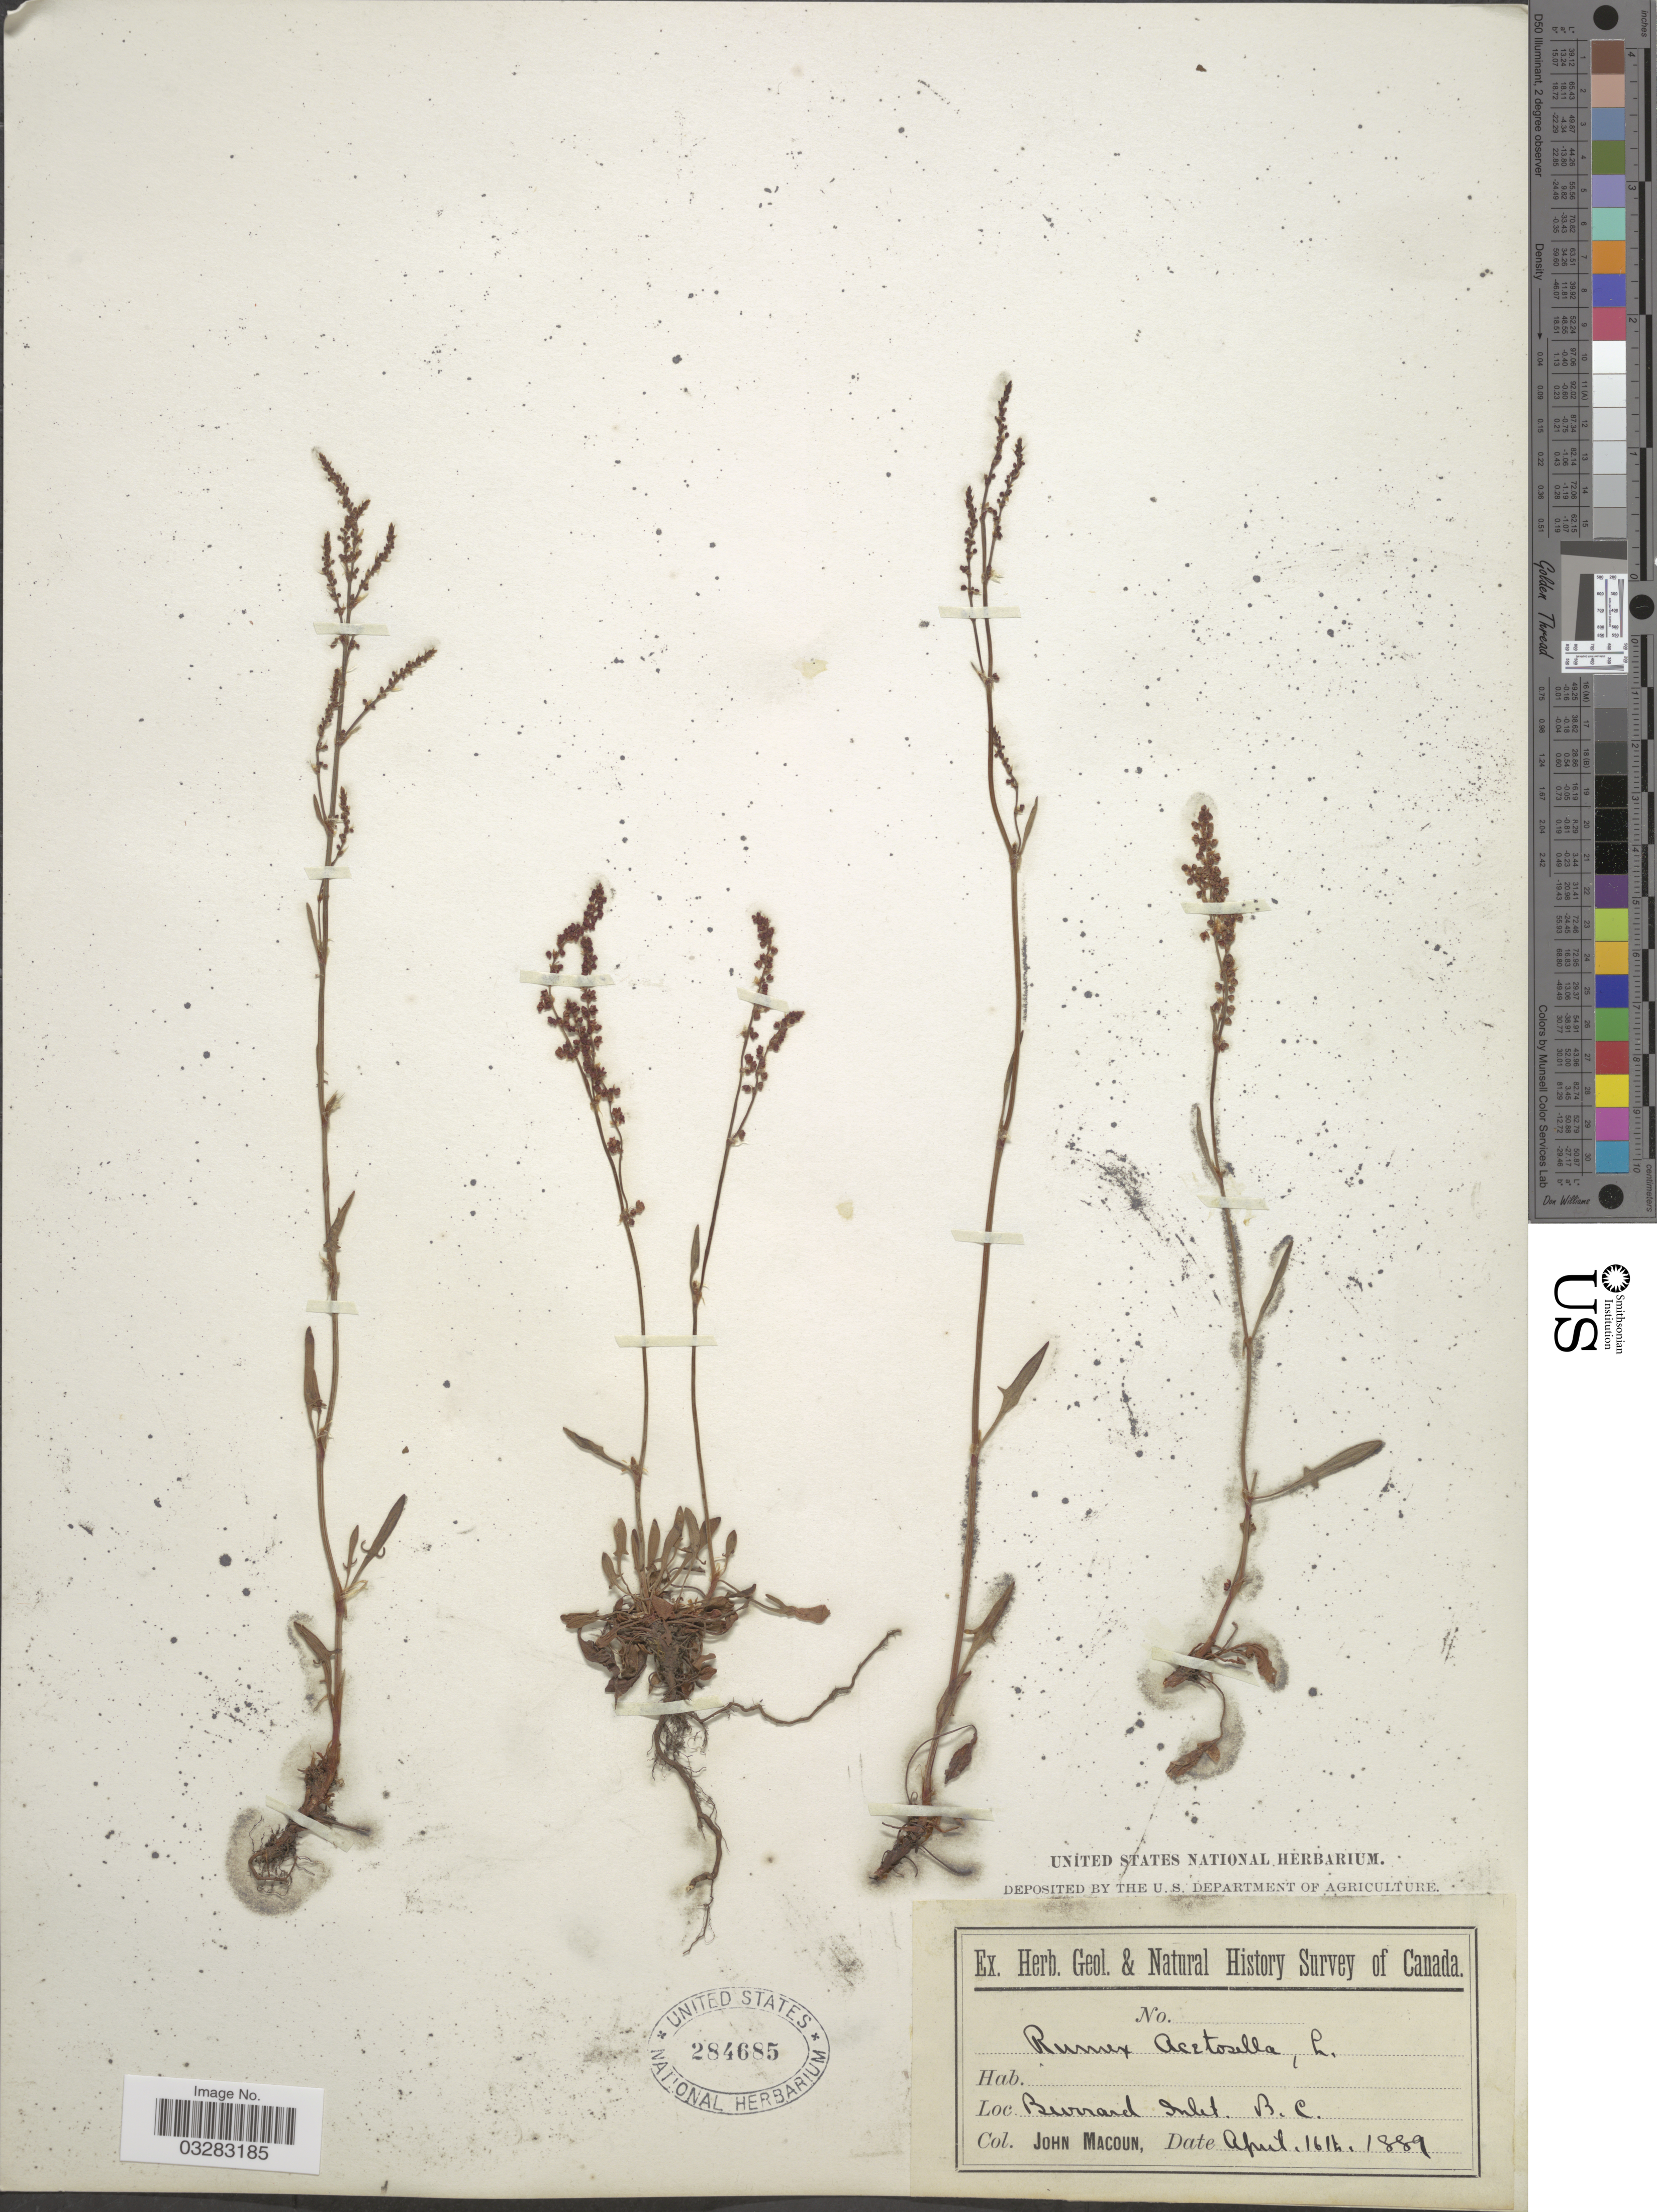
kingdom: Plantae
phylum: Tracheophyta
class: Magnoliopsida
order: Caryophyllales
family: Polygonaceae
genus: Rumex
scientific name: Rumex acetosella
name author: L.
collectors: J. Macoun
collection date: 1889-04-16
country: Canada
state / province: British Columbia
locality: Burrard Inlet.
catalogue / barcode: US 284685